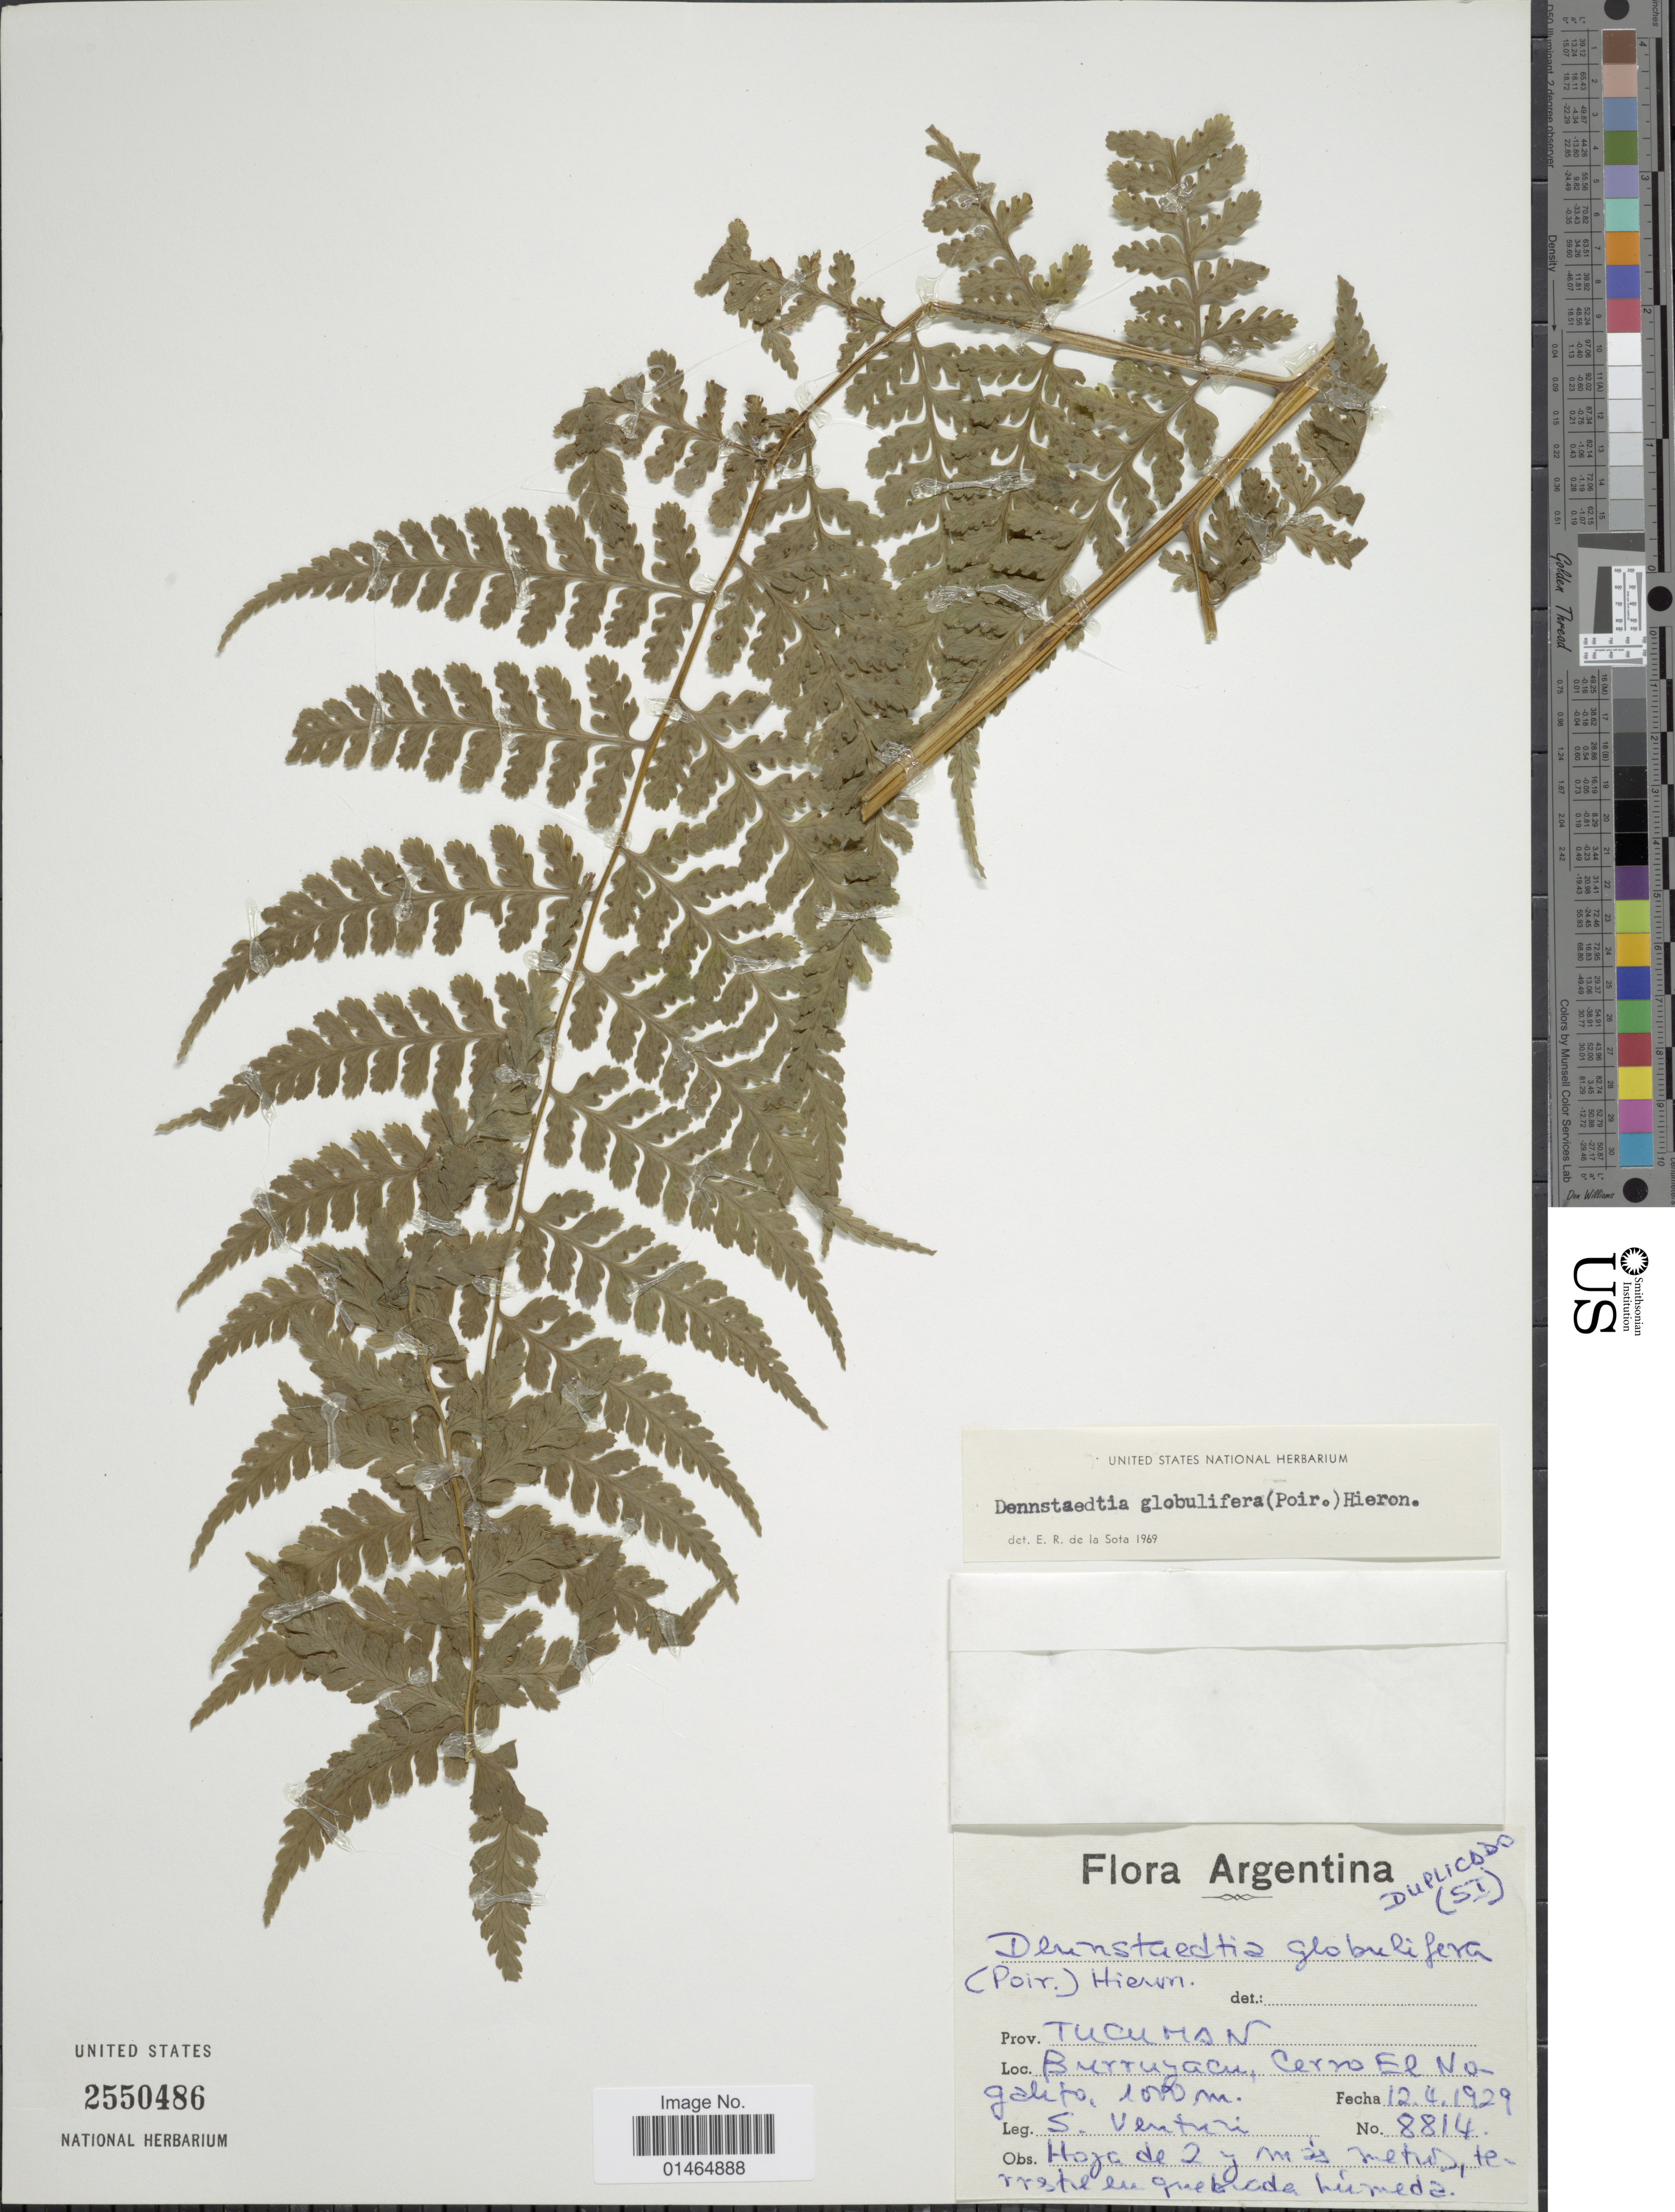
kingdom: Plantae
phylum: Tracheophyta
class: Polypodiopsida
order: Polypodiales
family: Dennstaedtiaceae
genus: Dennstaedtia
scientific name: Dennstaedtia globulifera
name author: (Poir.) Hieron.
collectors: S. Venturi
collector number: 8814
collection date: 1929-04-12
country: Argentina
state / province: Tucumán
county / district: Burruyacú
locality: Cerro El Nogalito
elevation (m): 1000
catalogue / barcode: US 2550486